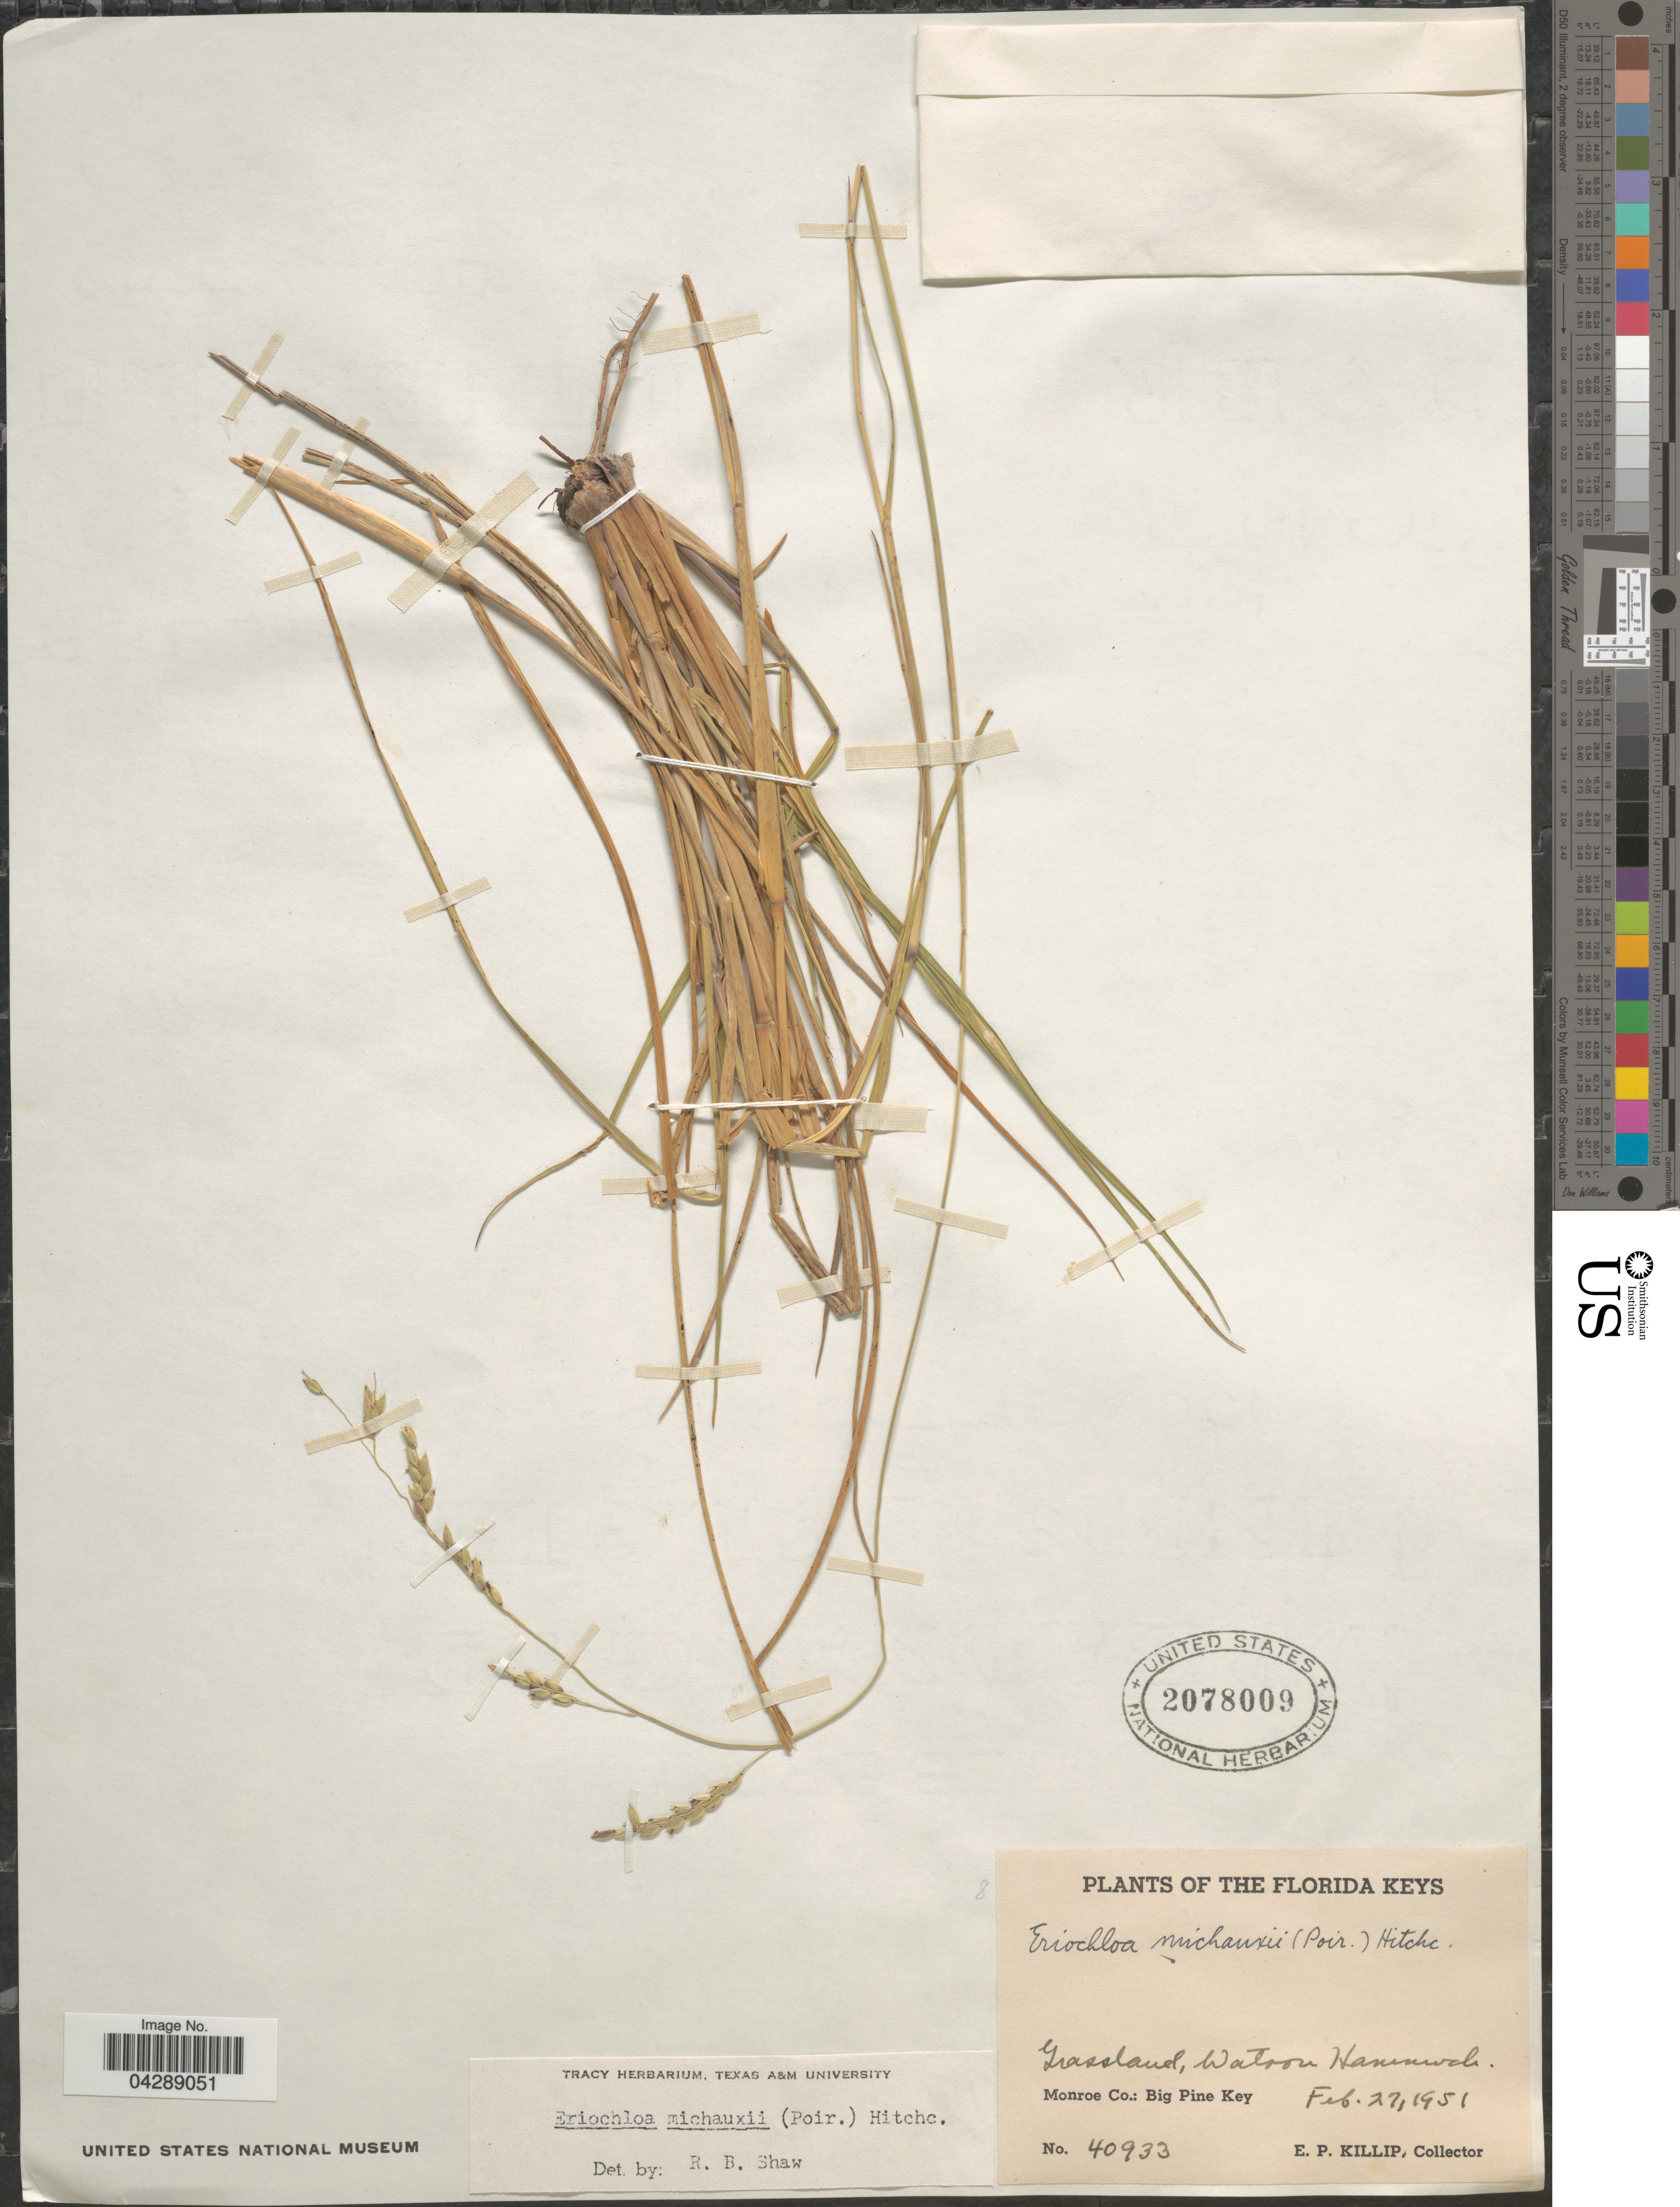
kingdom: Plantae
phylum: Tracheophyta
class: Liliopsida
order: Poales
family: Poaceae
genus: Eriochloa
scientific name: Eriochloa michauxii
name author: (Poir.) Hitchc.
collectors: E. P. Killip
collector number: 40933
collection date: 1951-02-27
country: United States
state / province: Florida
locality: The Florida Keys. Grassland, Watson Hammock. Monroe Co.: Big Pine Key.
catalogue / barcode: US 2078009